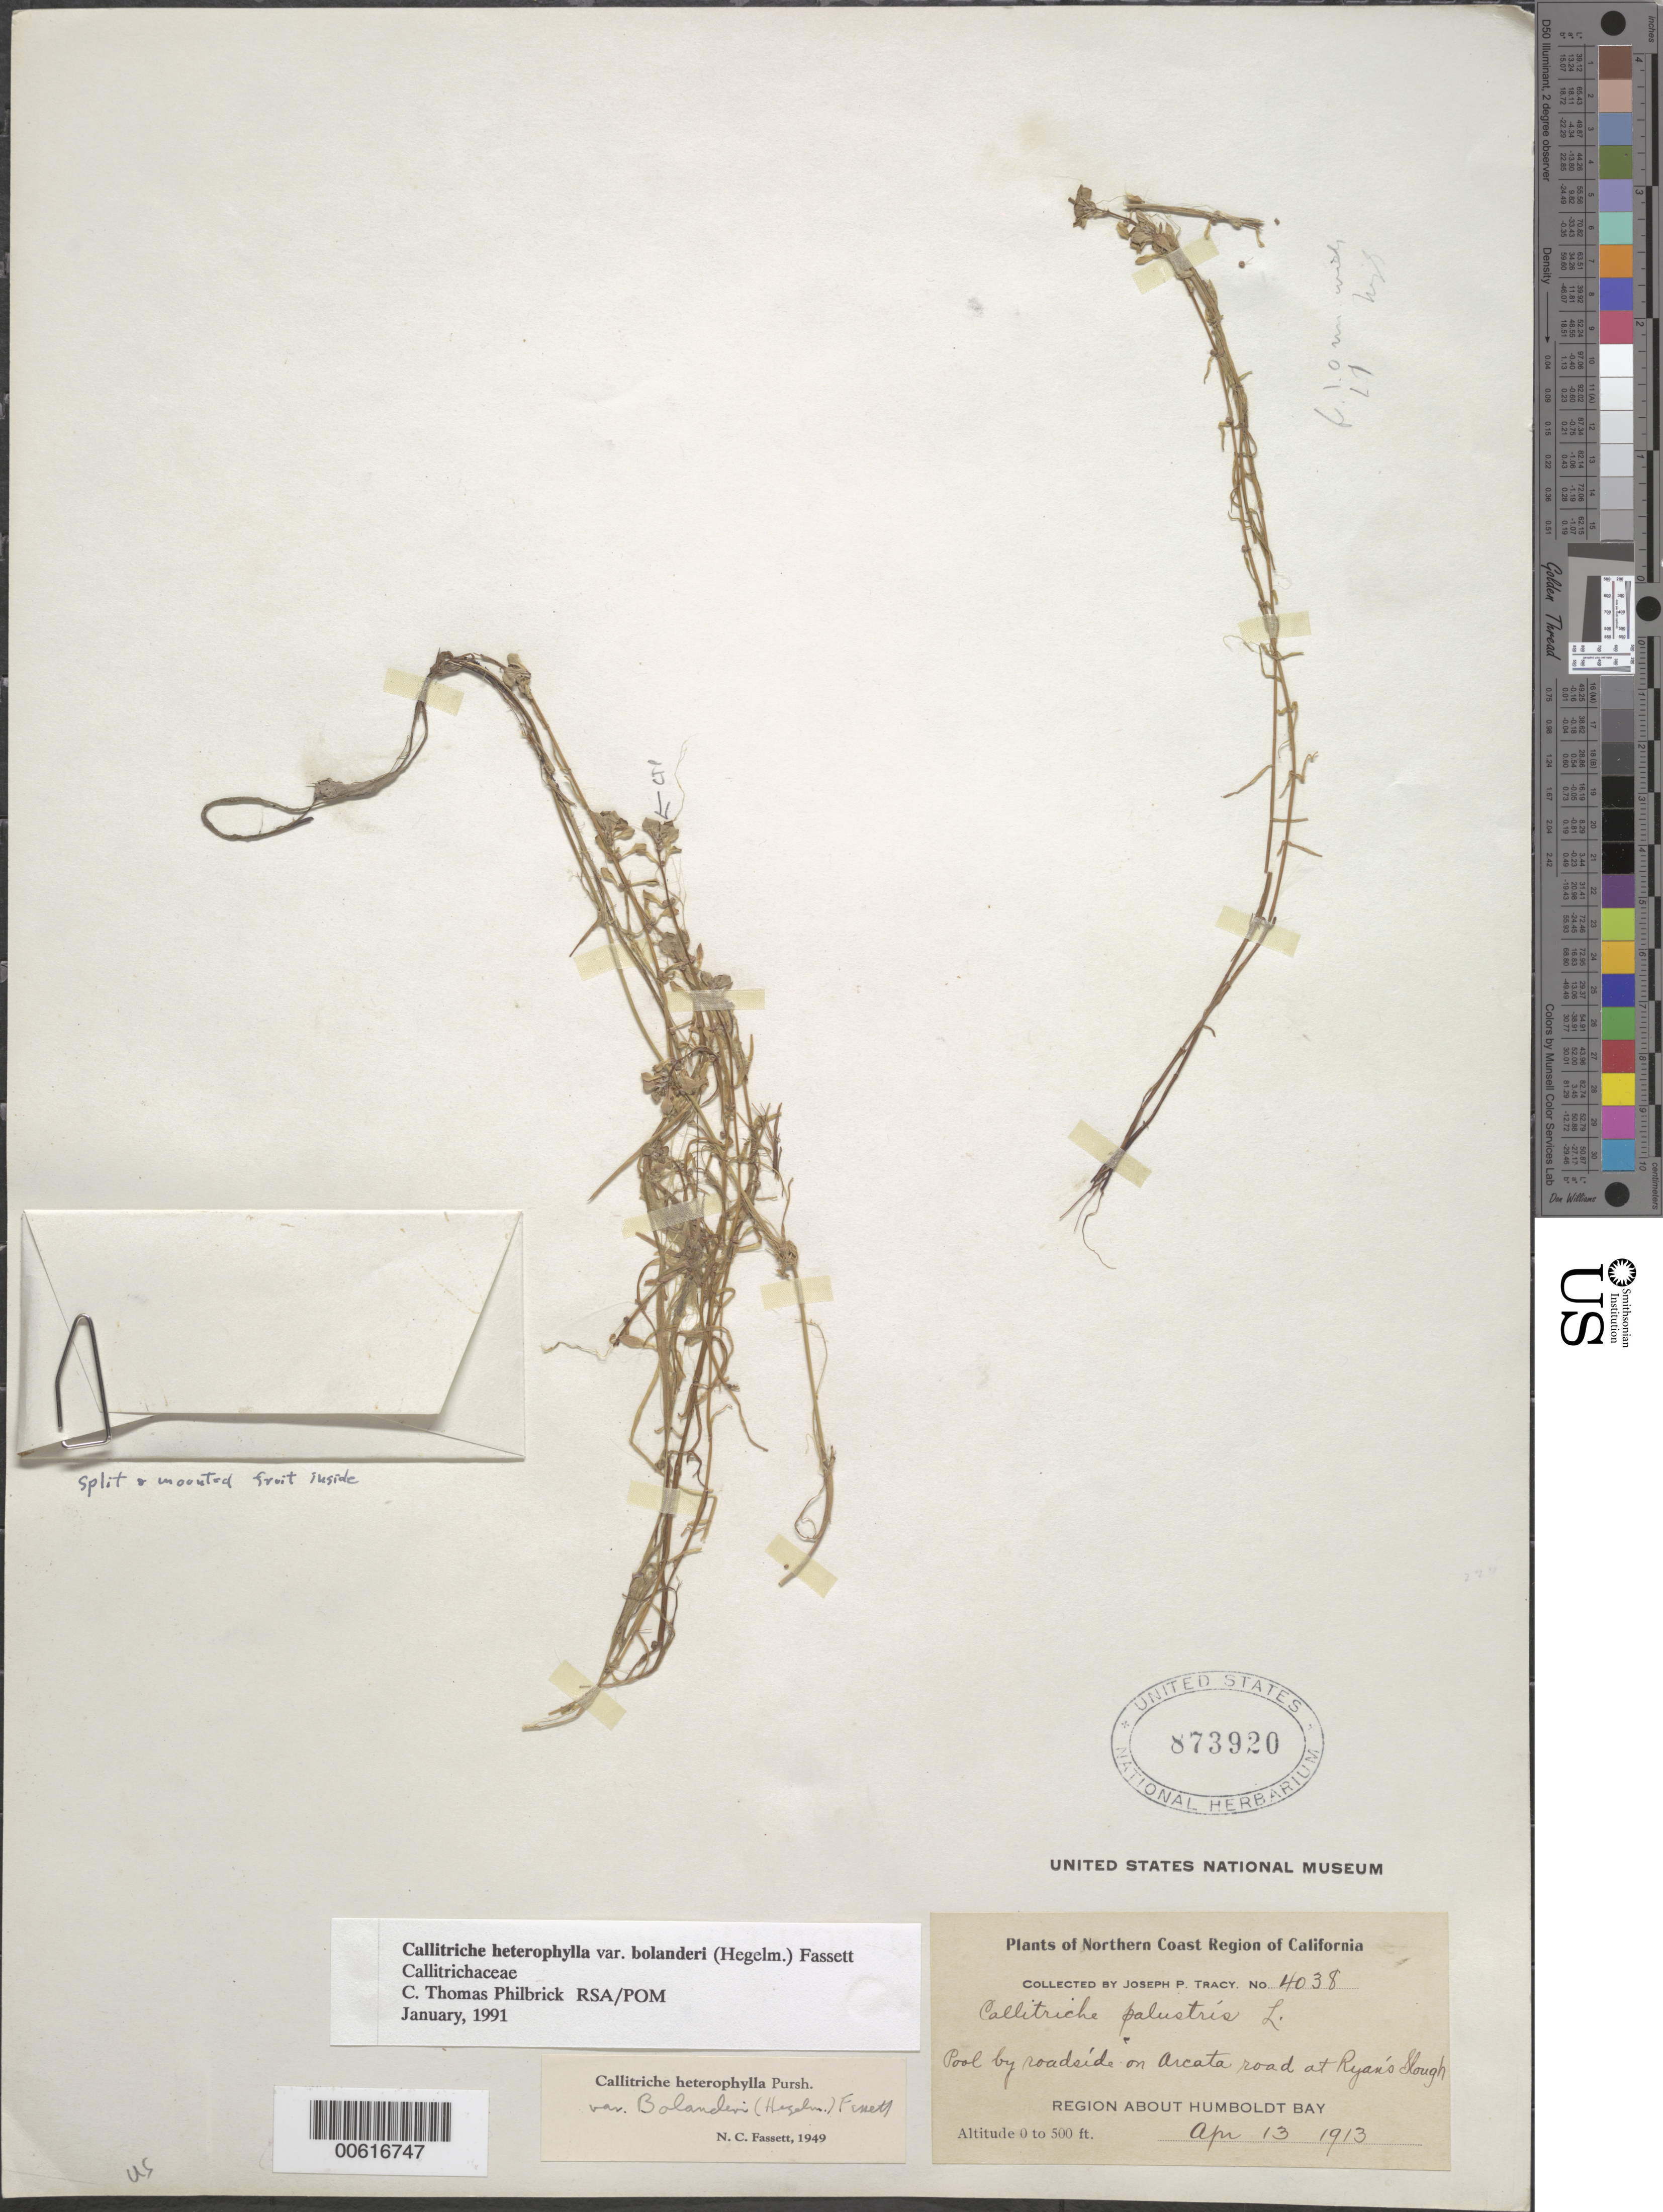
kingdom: Plantae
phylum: Tracheophyta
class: Magnoliopsida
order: Lamiales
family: Plantaginaceae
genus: Callitriche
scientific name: Callitriche heterophylla var. bolanderi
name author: (Hegelm.) Fassett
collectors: J. Tracy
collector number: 4038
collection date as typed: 13 Apr 1913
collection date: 1913-04-13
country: United States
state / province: California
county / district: Humboldt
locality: Arcata road at Ryan's Slough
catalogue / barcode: US 873920